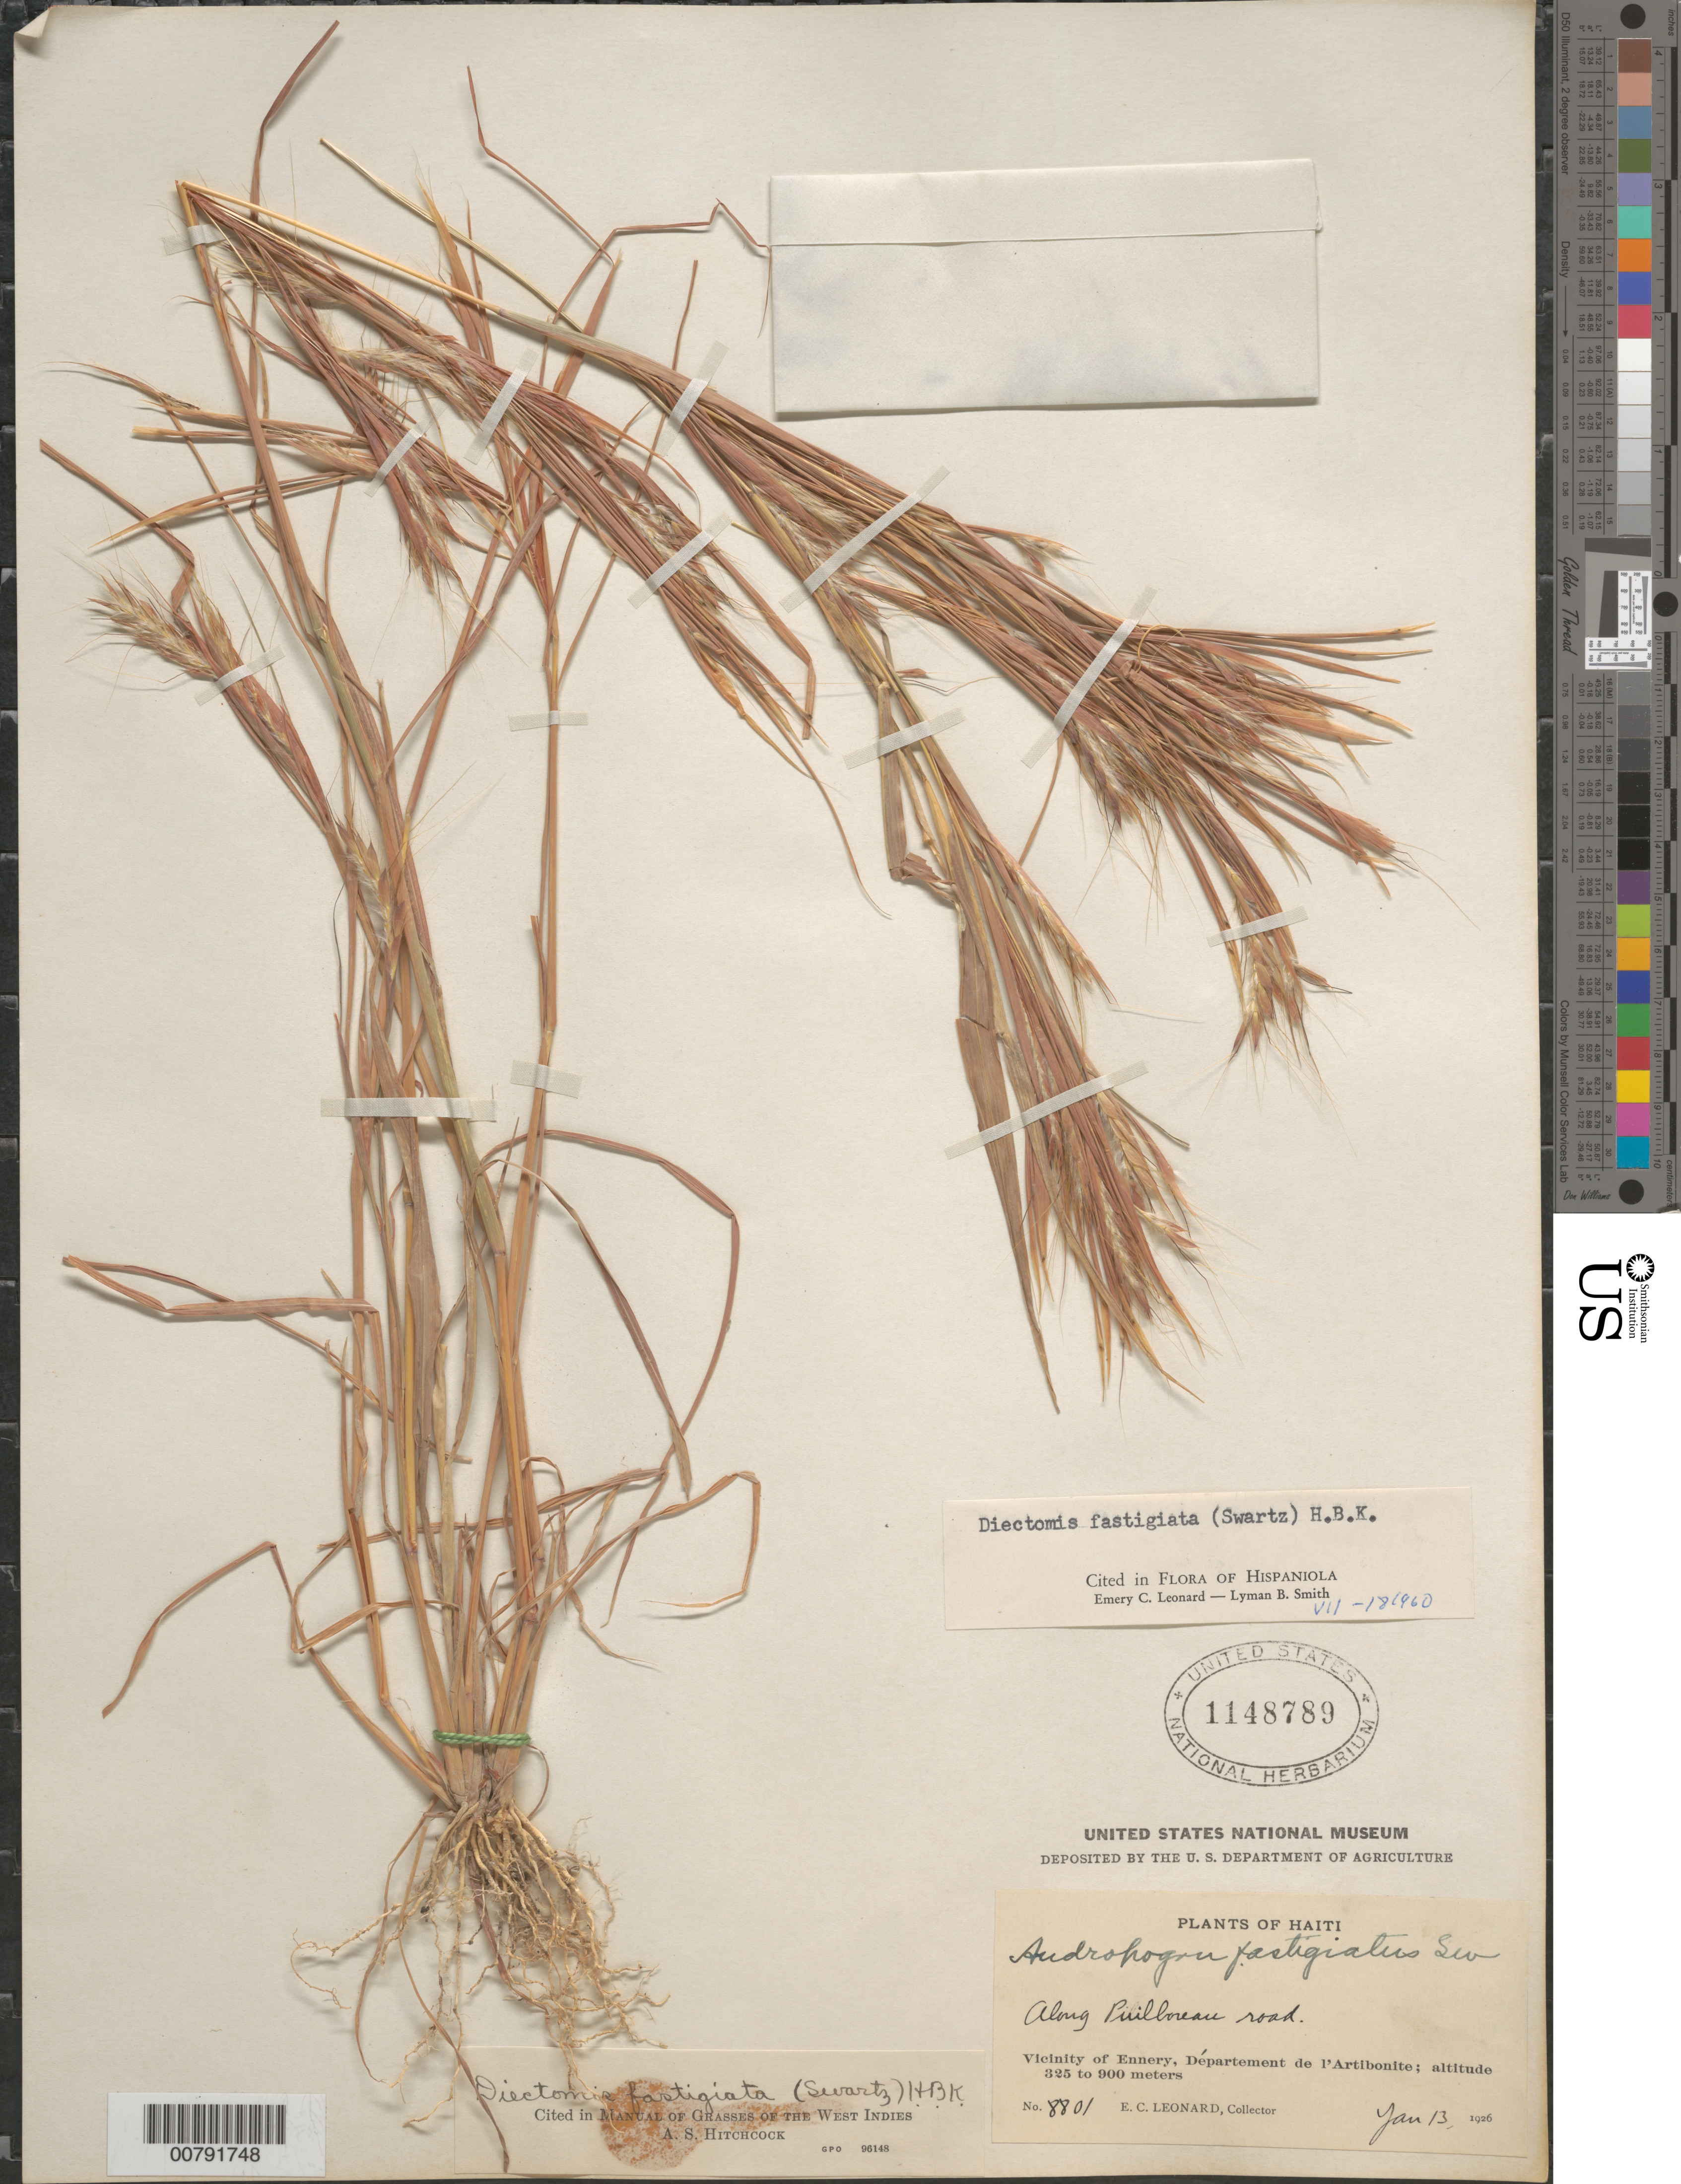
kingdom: Plantae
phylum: Tracheophyta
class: Liliopsida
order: Poales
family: Poaceae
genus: Andropogon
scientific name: Andropogon fastigiatus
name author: Sw.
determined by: Leonard, E. C.; Smith, L. B.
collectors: E. C. Leonard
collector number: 8801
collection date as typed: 13 Jan 1926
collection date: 1926-01-13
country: Haiti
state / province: Artibonite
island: Hispaniola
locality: Ennery vicinity, along Puilboreau Road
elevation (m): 325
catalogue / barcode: US 1148789